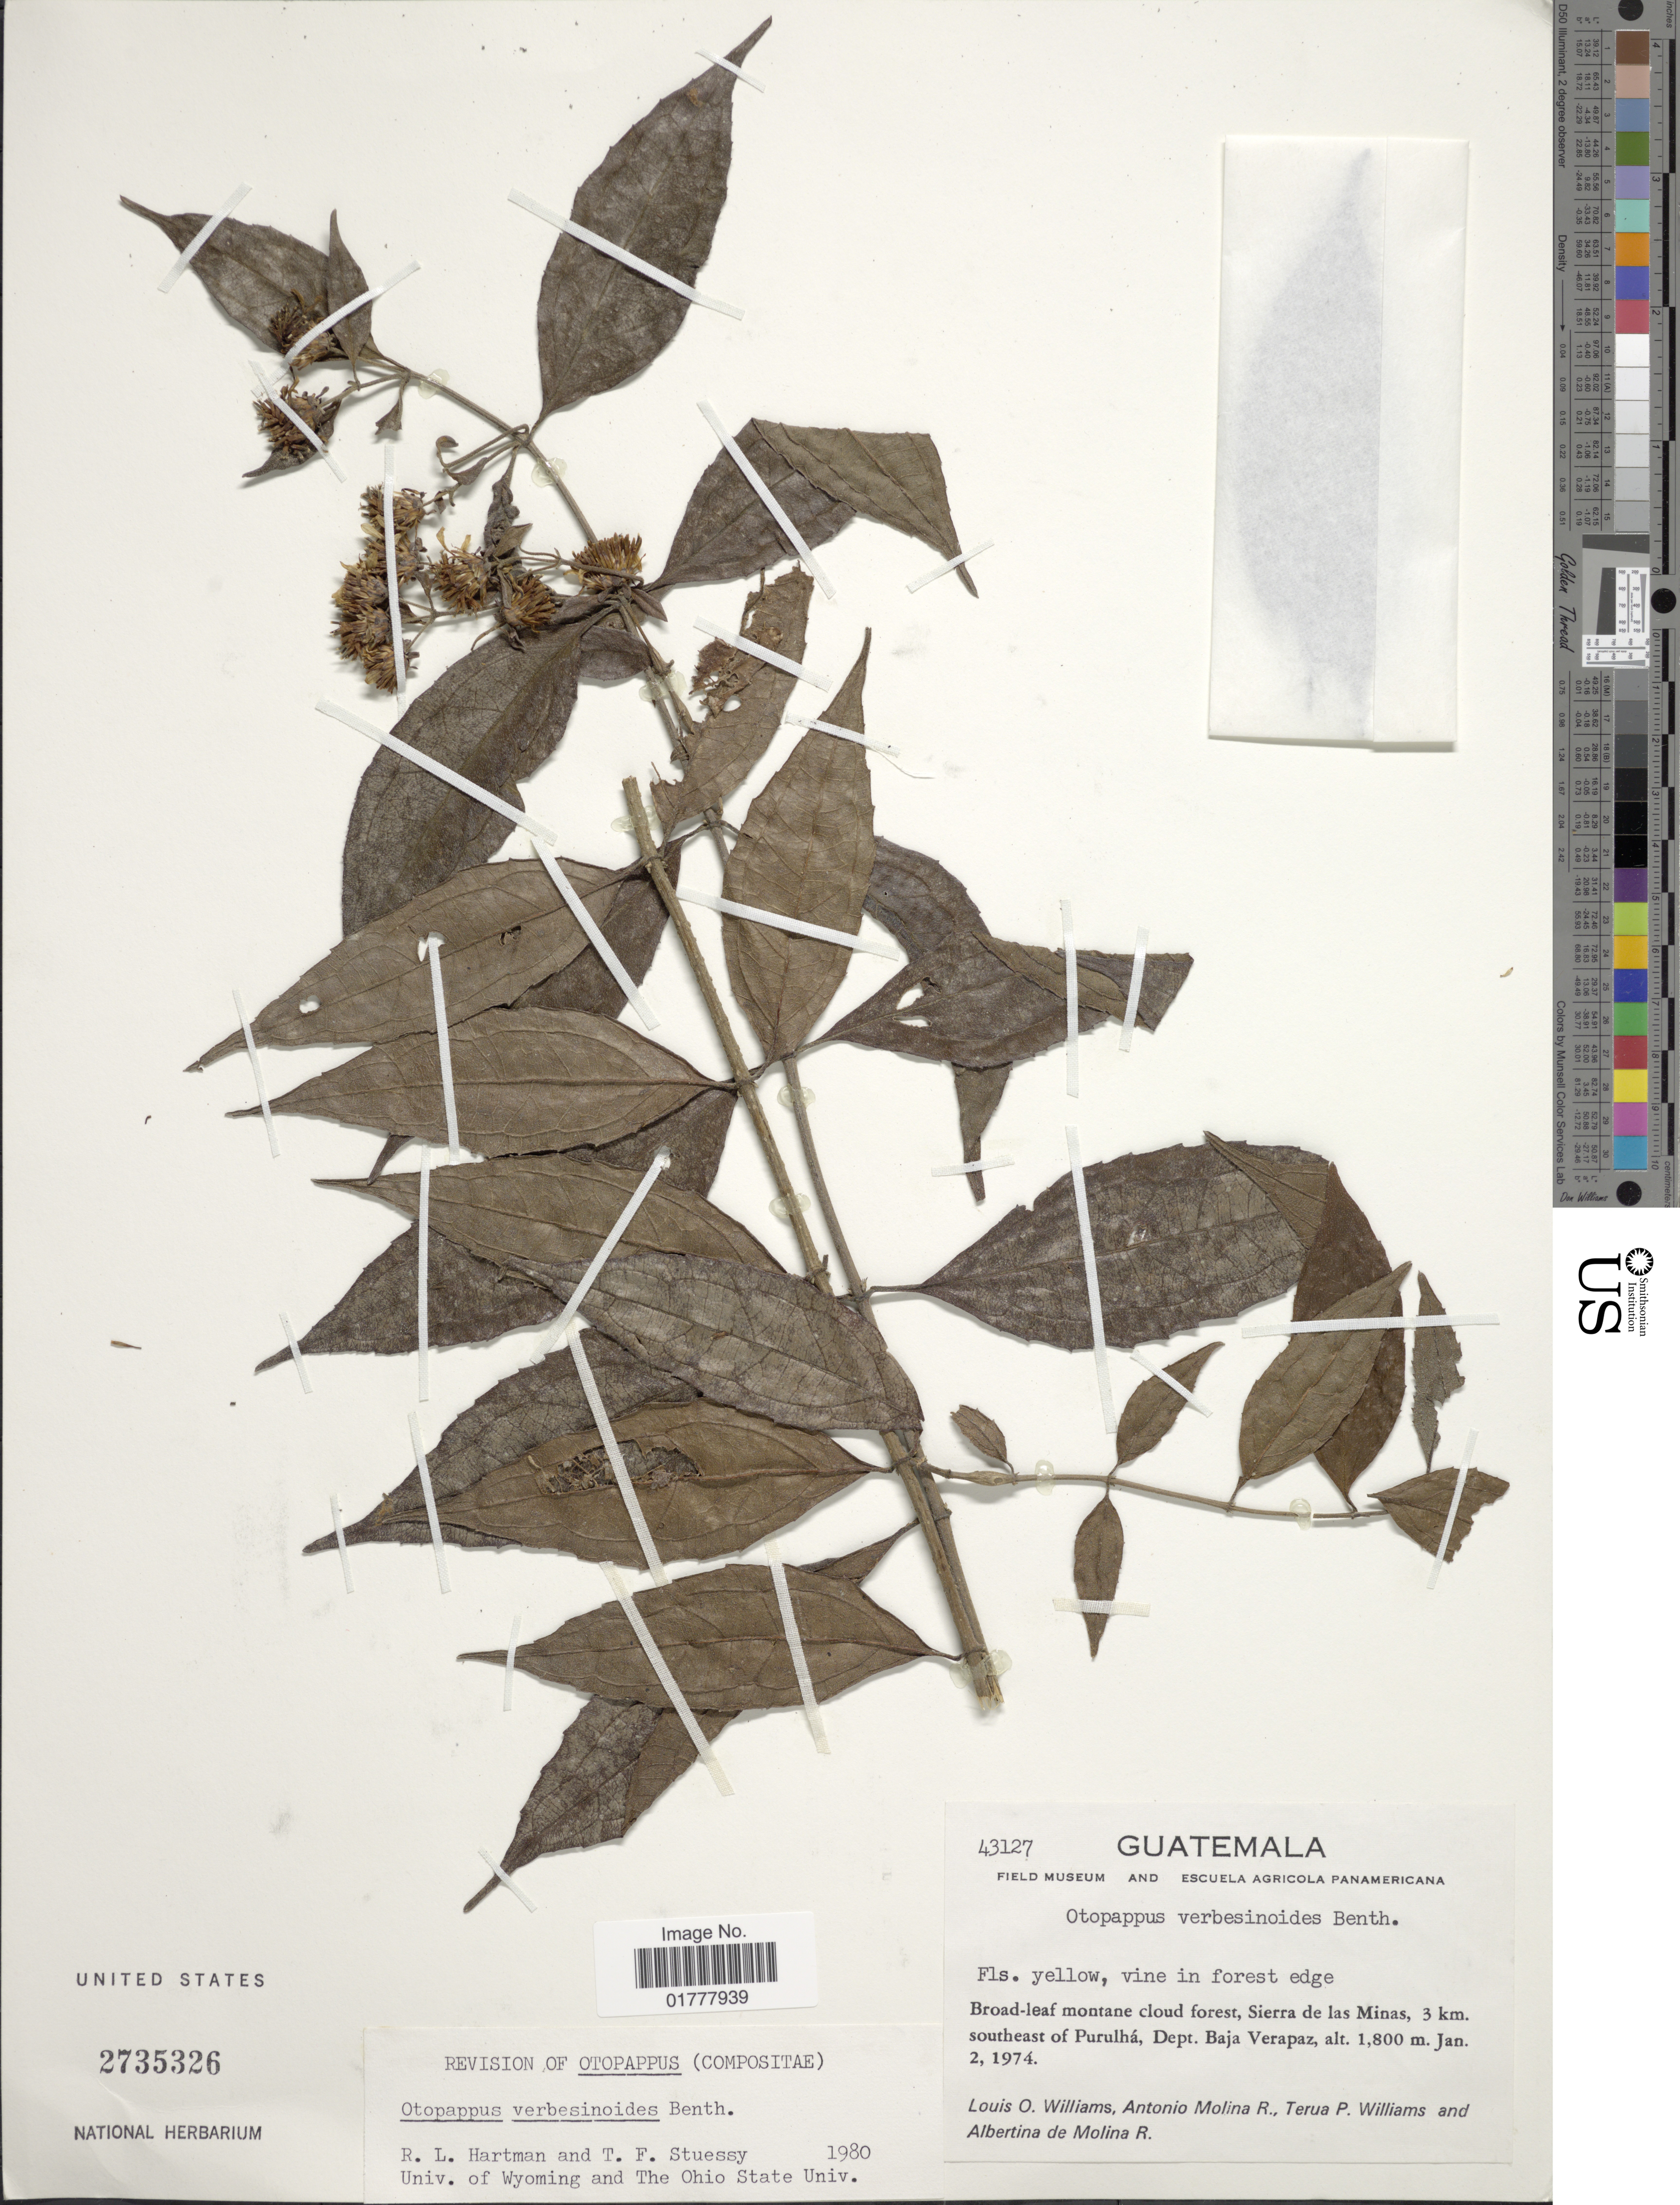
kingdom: Plantae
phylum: Tracheophyta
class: Magnoliopsida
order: Asterales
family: Asteraceae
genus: Otopappus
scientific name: Otopappus verbesinoides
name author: Benth.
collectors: L. O. Williams, A. Molina R., T. P. Williams & A. R. Molina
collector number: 43127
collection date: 1974-01-02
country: Guatemala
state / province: Baja Verapaz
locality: Sierra de las Minas, 3 km southeast of Purulha, Dept. Baja Verapaz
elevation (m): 1800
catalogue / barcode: US 2735326